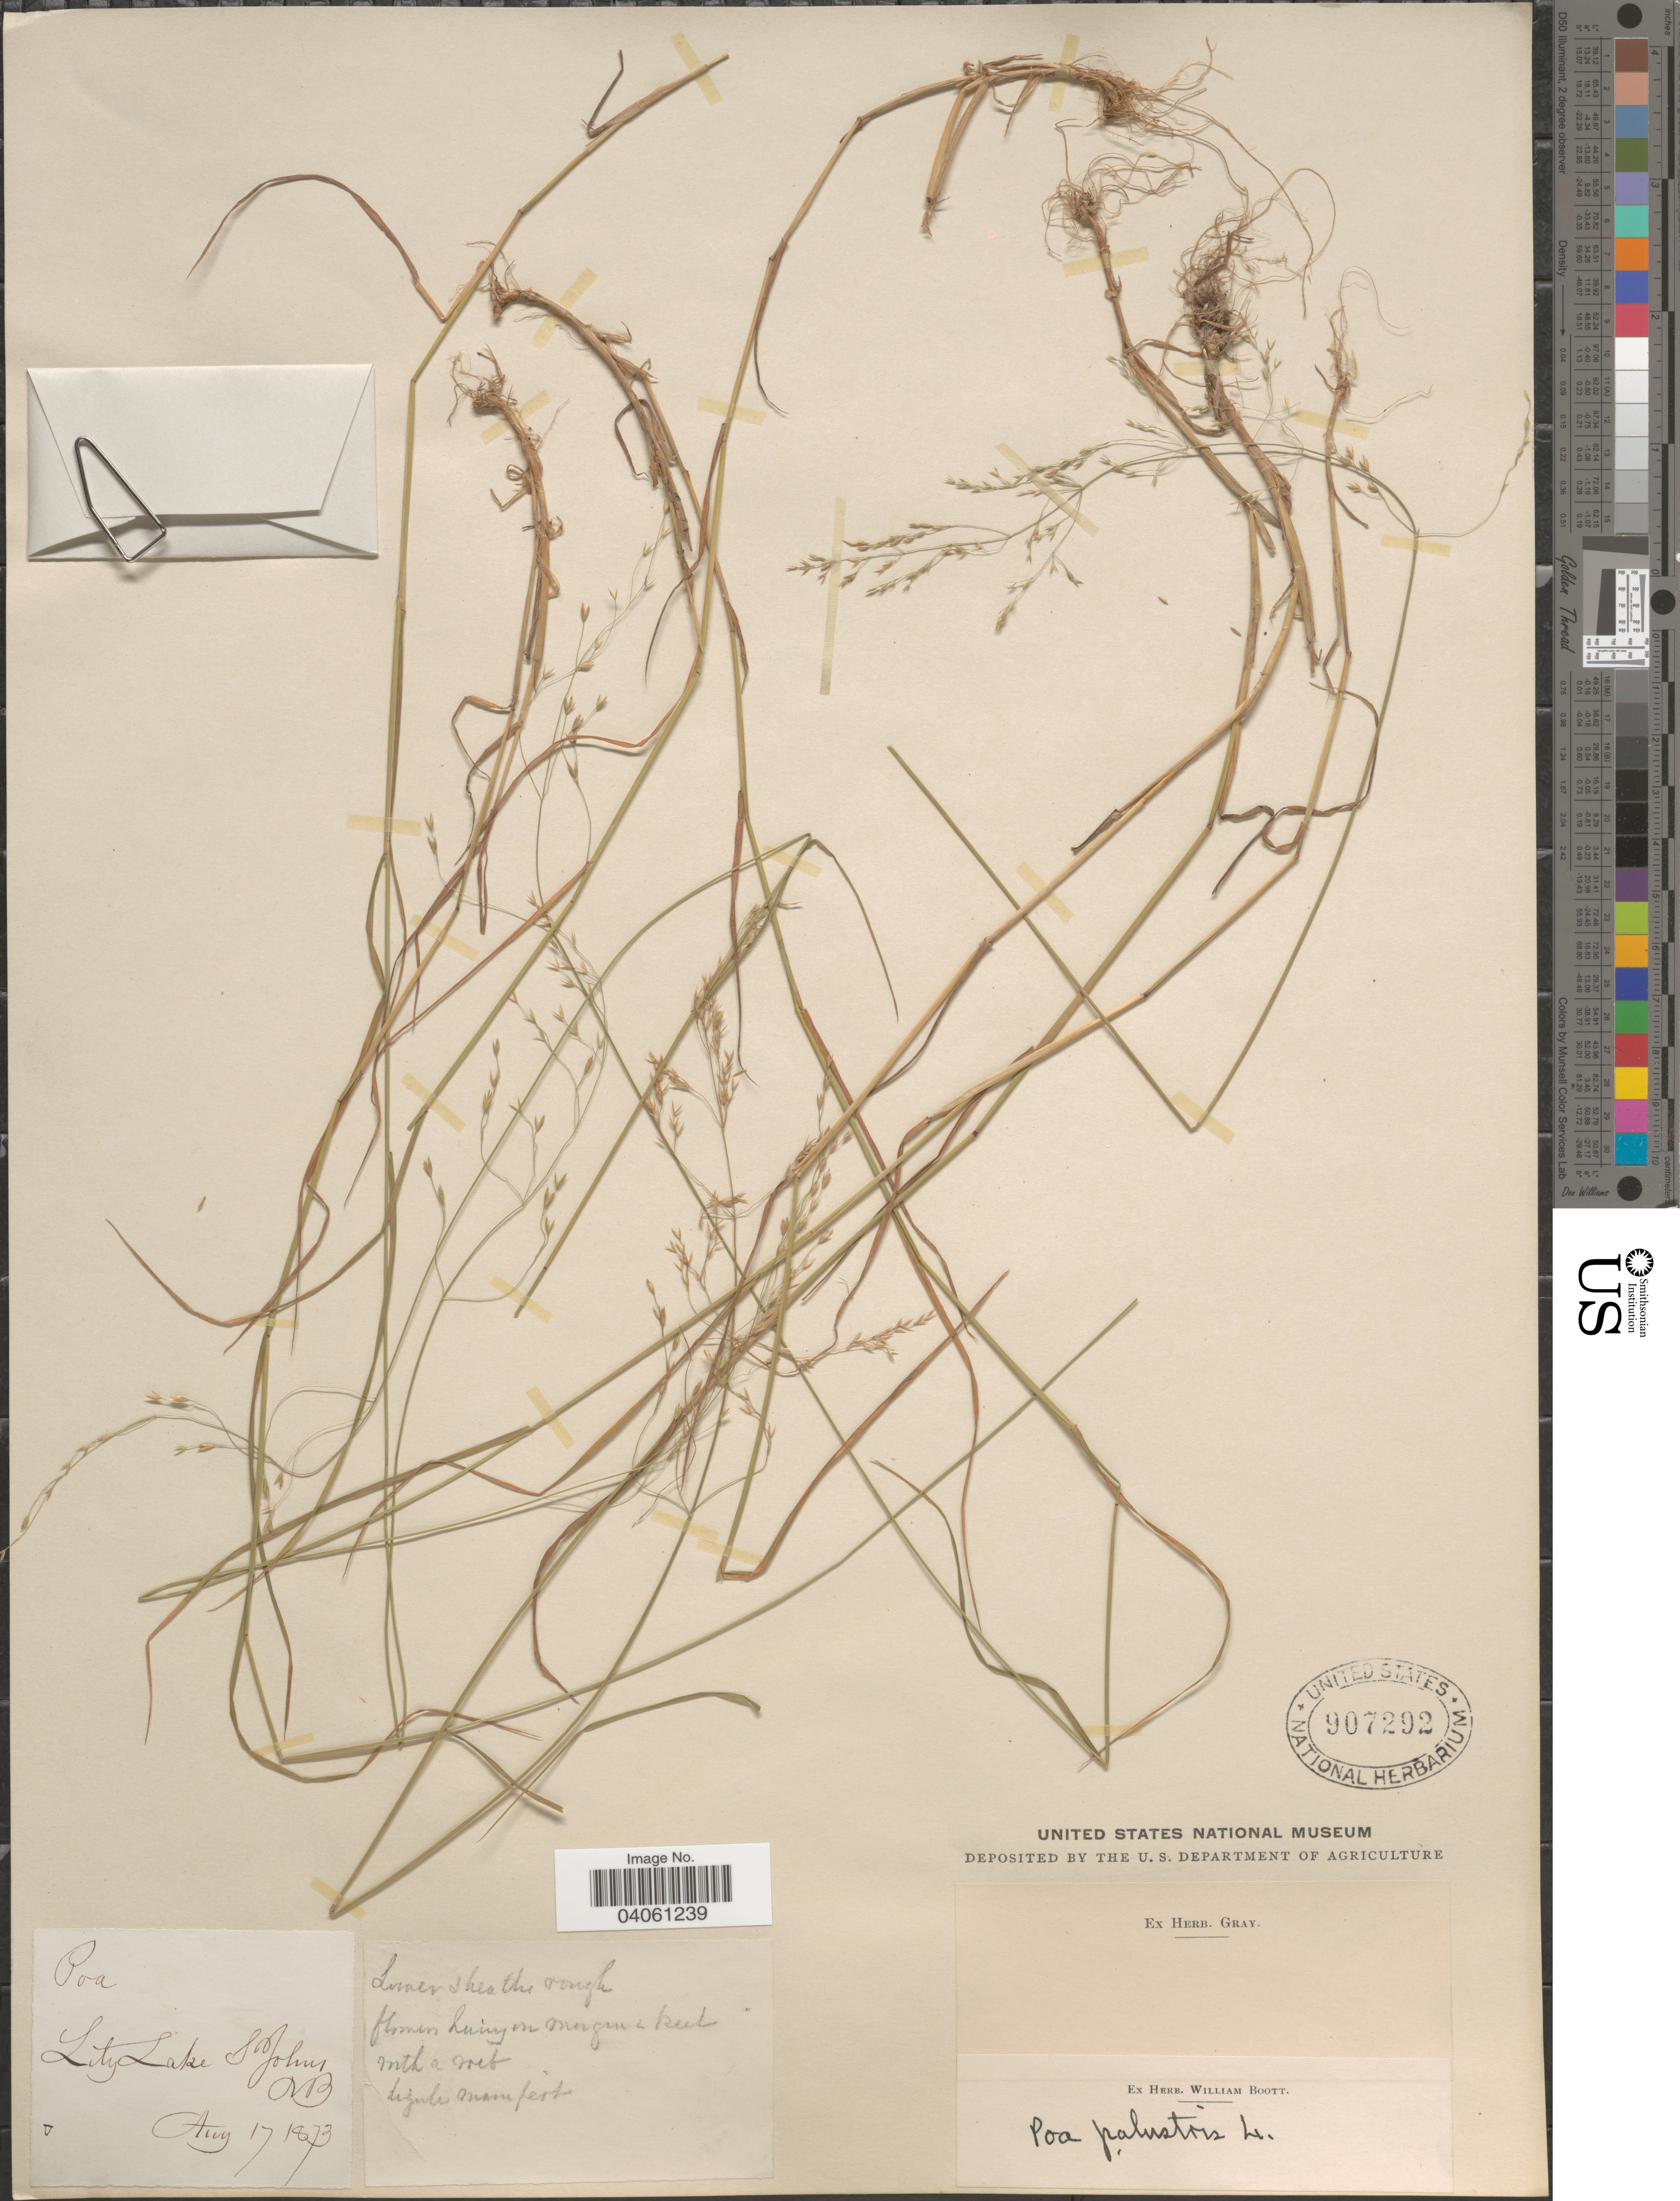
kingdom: Plantae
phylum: Tracheophyta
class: Liliopsida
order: Poales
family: Poaceae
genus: Poa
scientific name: Poa palustris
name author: L.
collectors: ex herb. William Boott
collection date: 1873-08-17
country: Canada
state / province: New Brunswick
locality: Lity Lake S Johns.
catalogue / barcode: US 907292